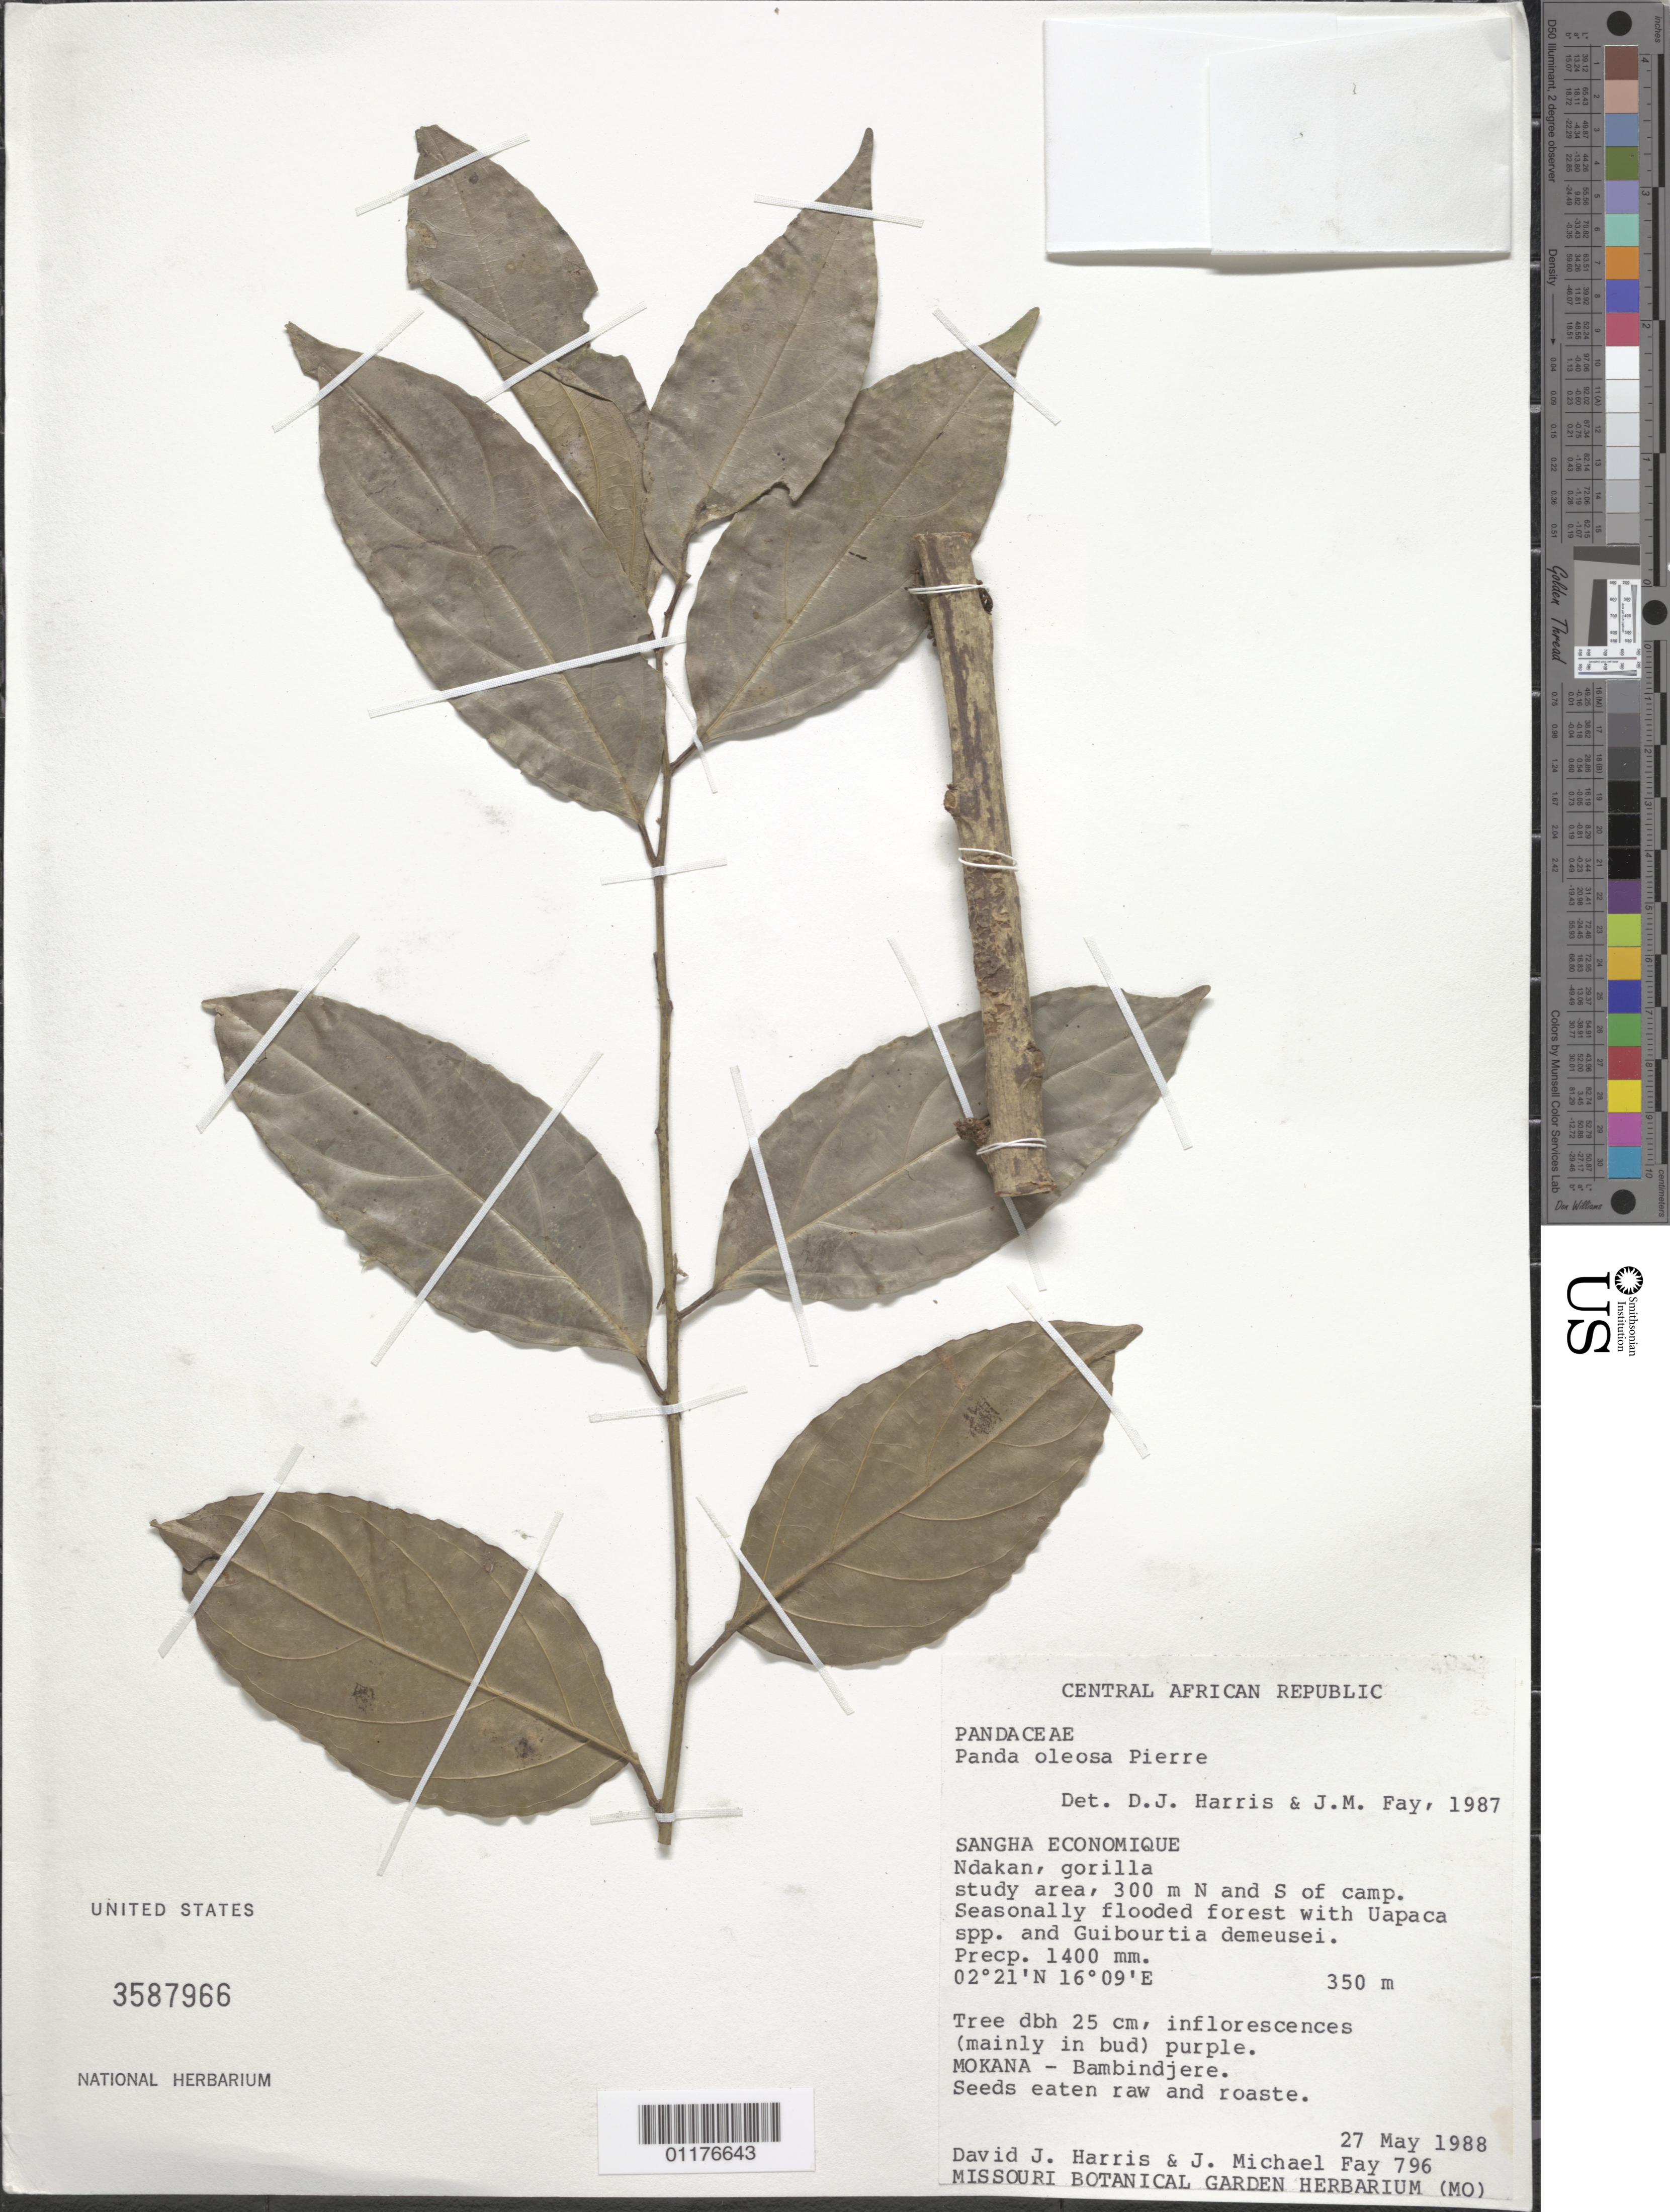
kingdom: Plantae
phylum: Tracheophyta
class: Magnoliopsida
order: Malpighiales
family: Pandaceae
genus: Panda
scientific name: Panda oleosa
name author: Pierre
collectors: D. J. Harris & J. M. Fay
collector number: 796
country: Central African Republic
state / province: Sangha-Mbaere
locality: Ndakan, gorilla study area, N and S of camp.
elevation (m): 350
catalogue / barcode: US 3587966